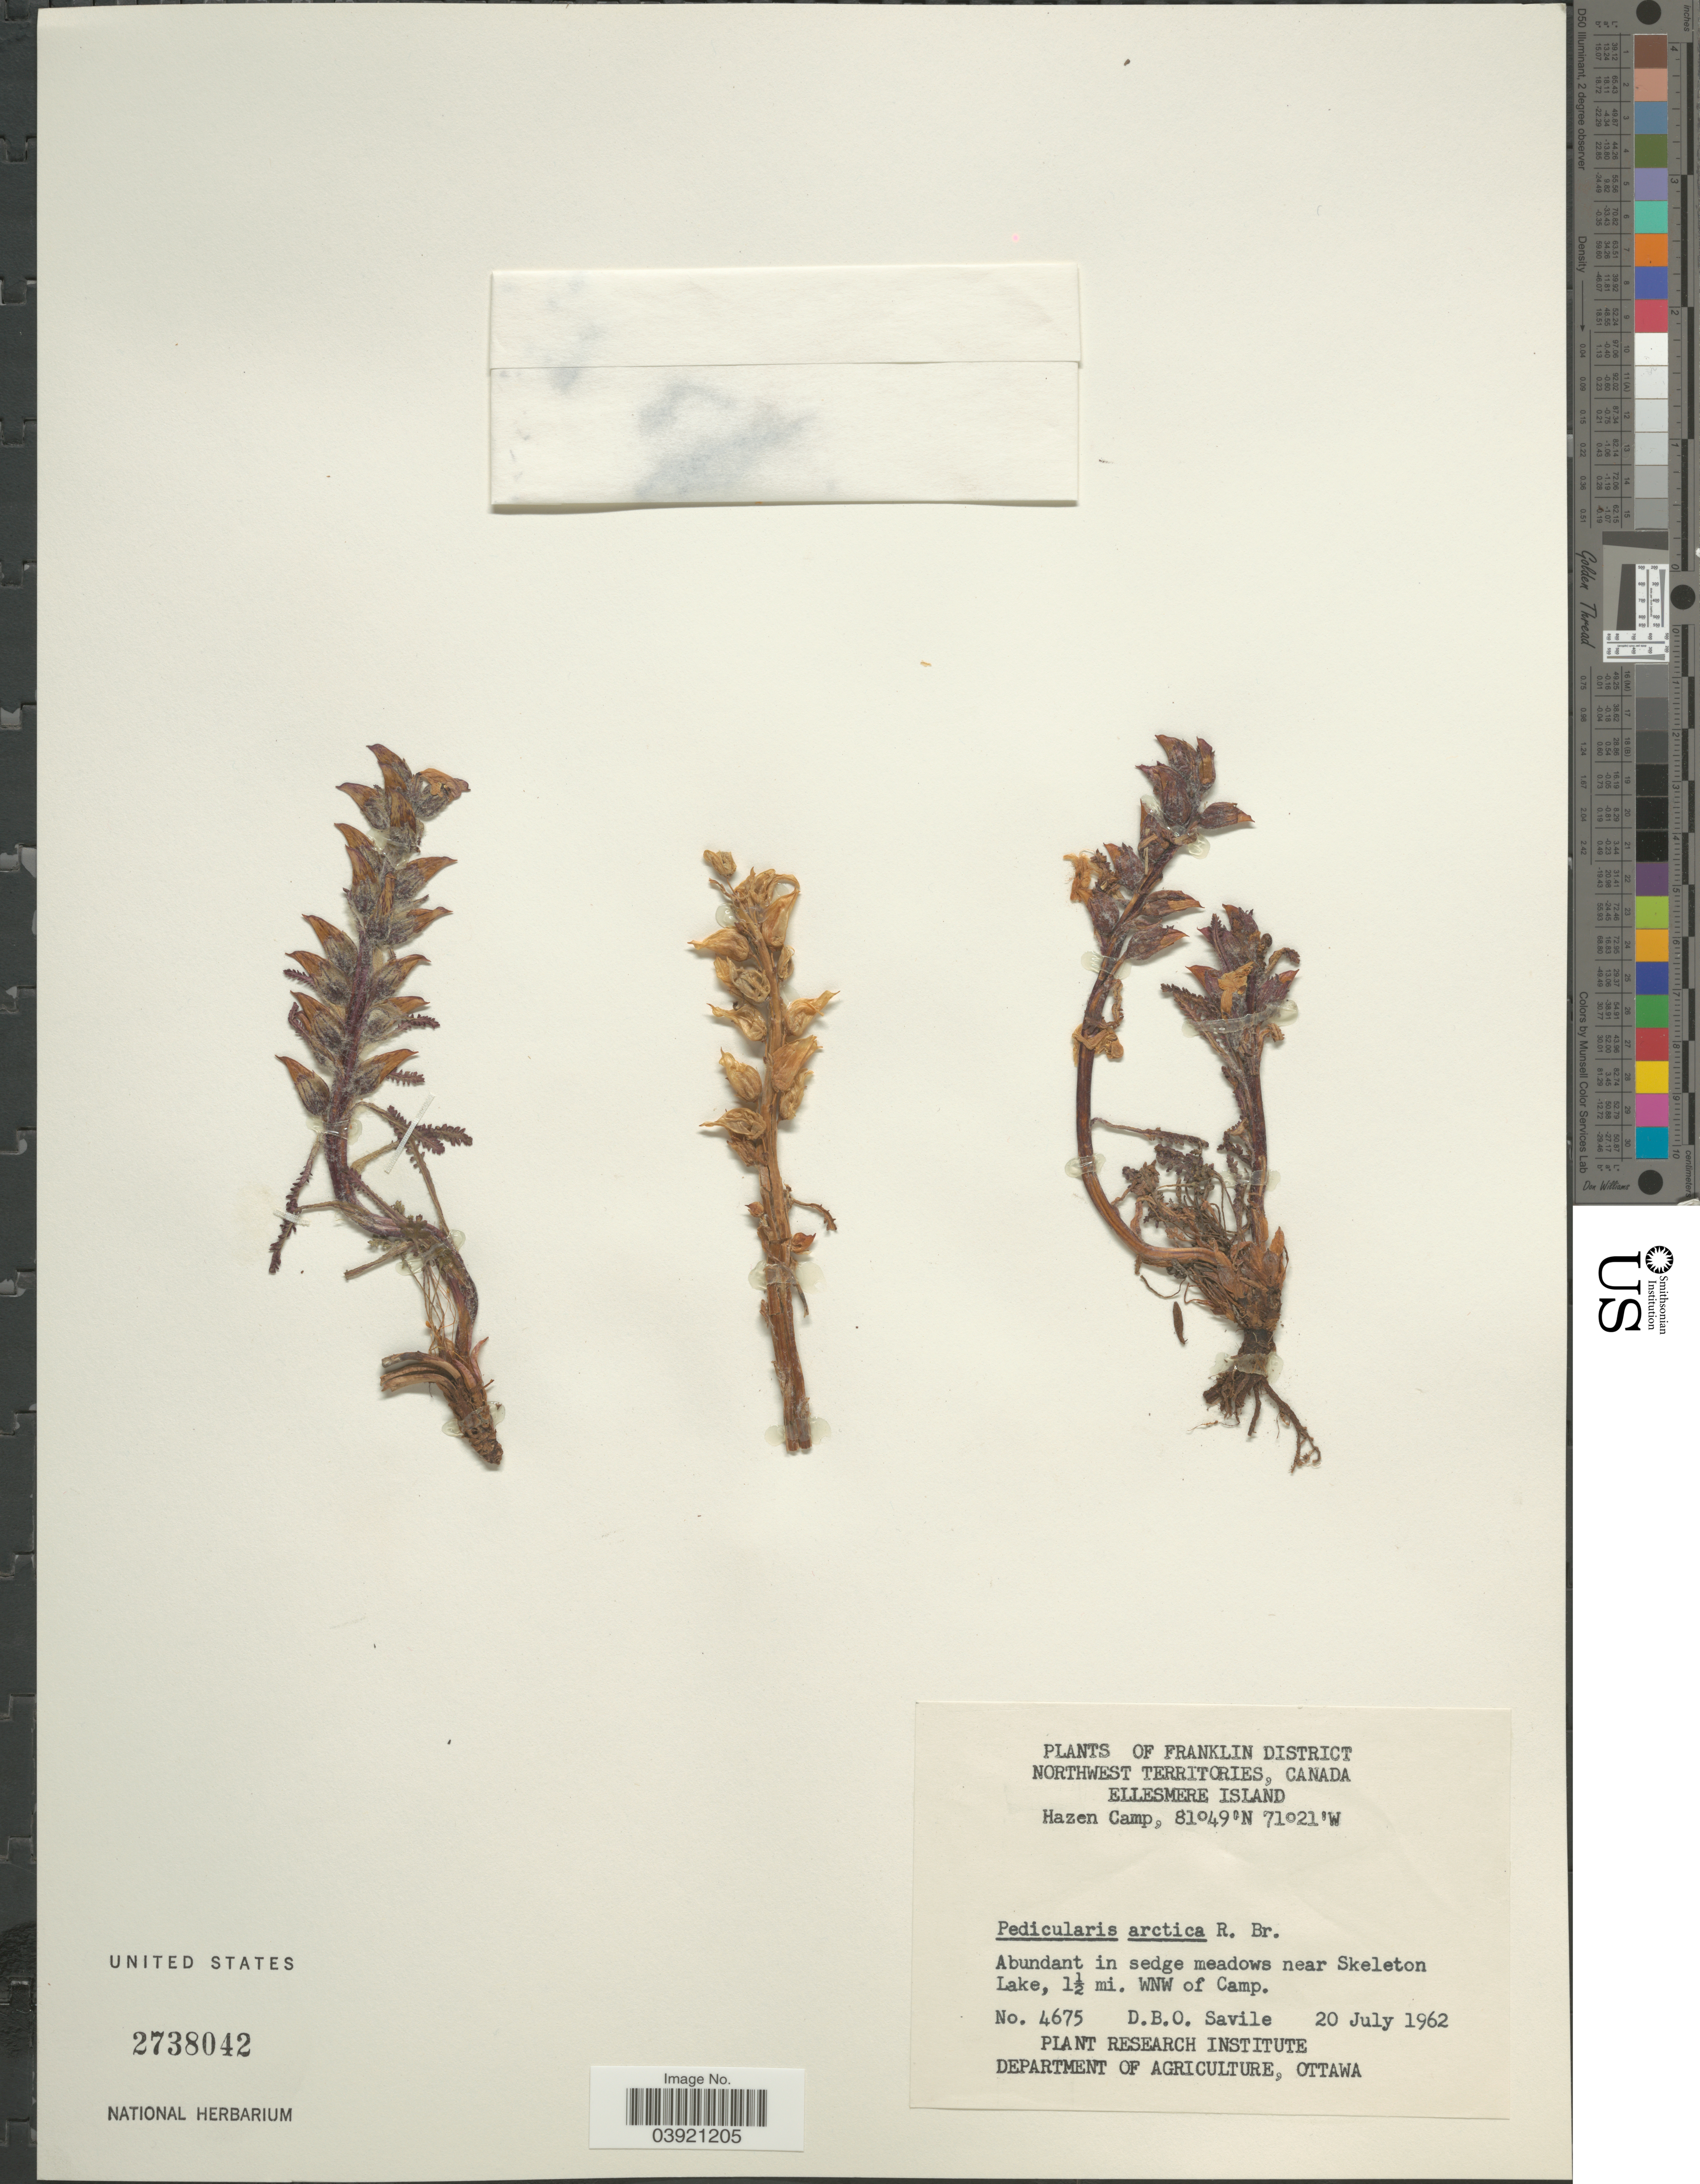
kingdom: Plantae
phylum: Tracheophyta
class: Magnoliopsida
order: Lamiales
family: Orobanchaceae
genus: Pedicularis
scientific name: Pedicularis arctica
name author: R. Br.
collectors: D. Savile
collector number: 4675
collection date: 1962-07-20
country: Canada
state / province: Northwest Territories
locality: Franklin District. Ellesmere Island. Hazen Camp. In sedge meadows near Skeleton Lake, 1½ mi. WNW of Camp.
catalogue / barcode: US 2738042